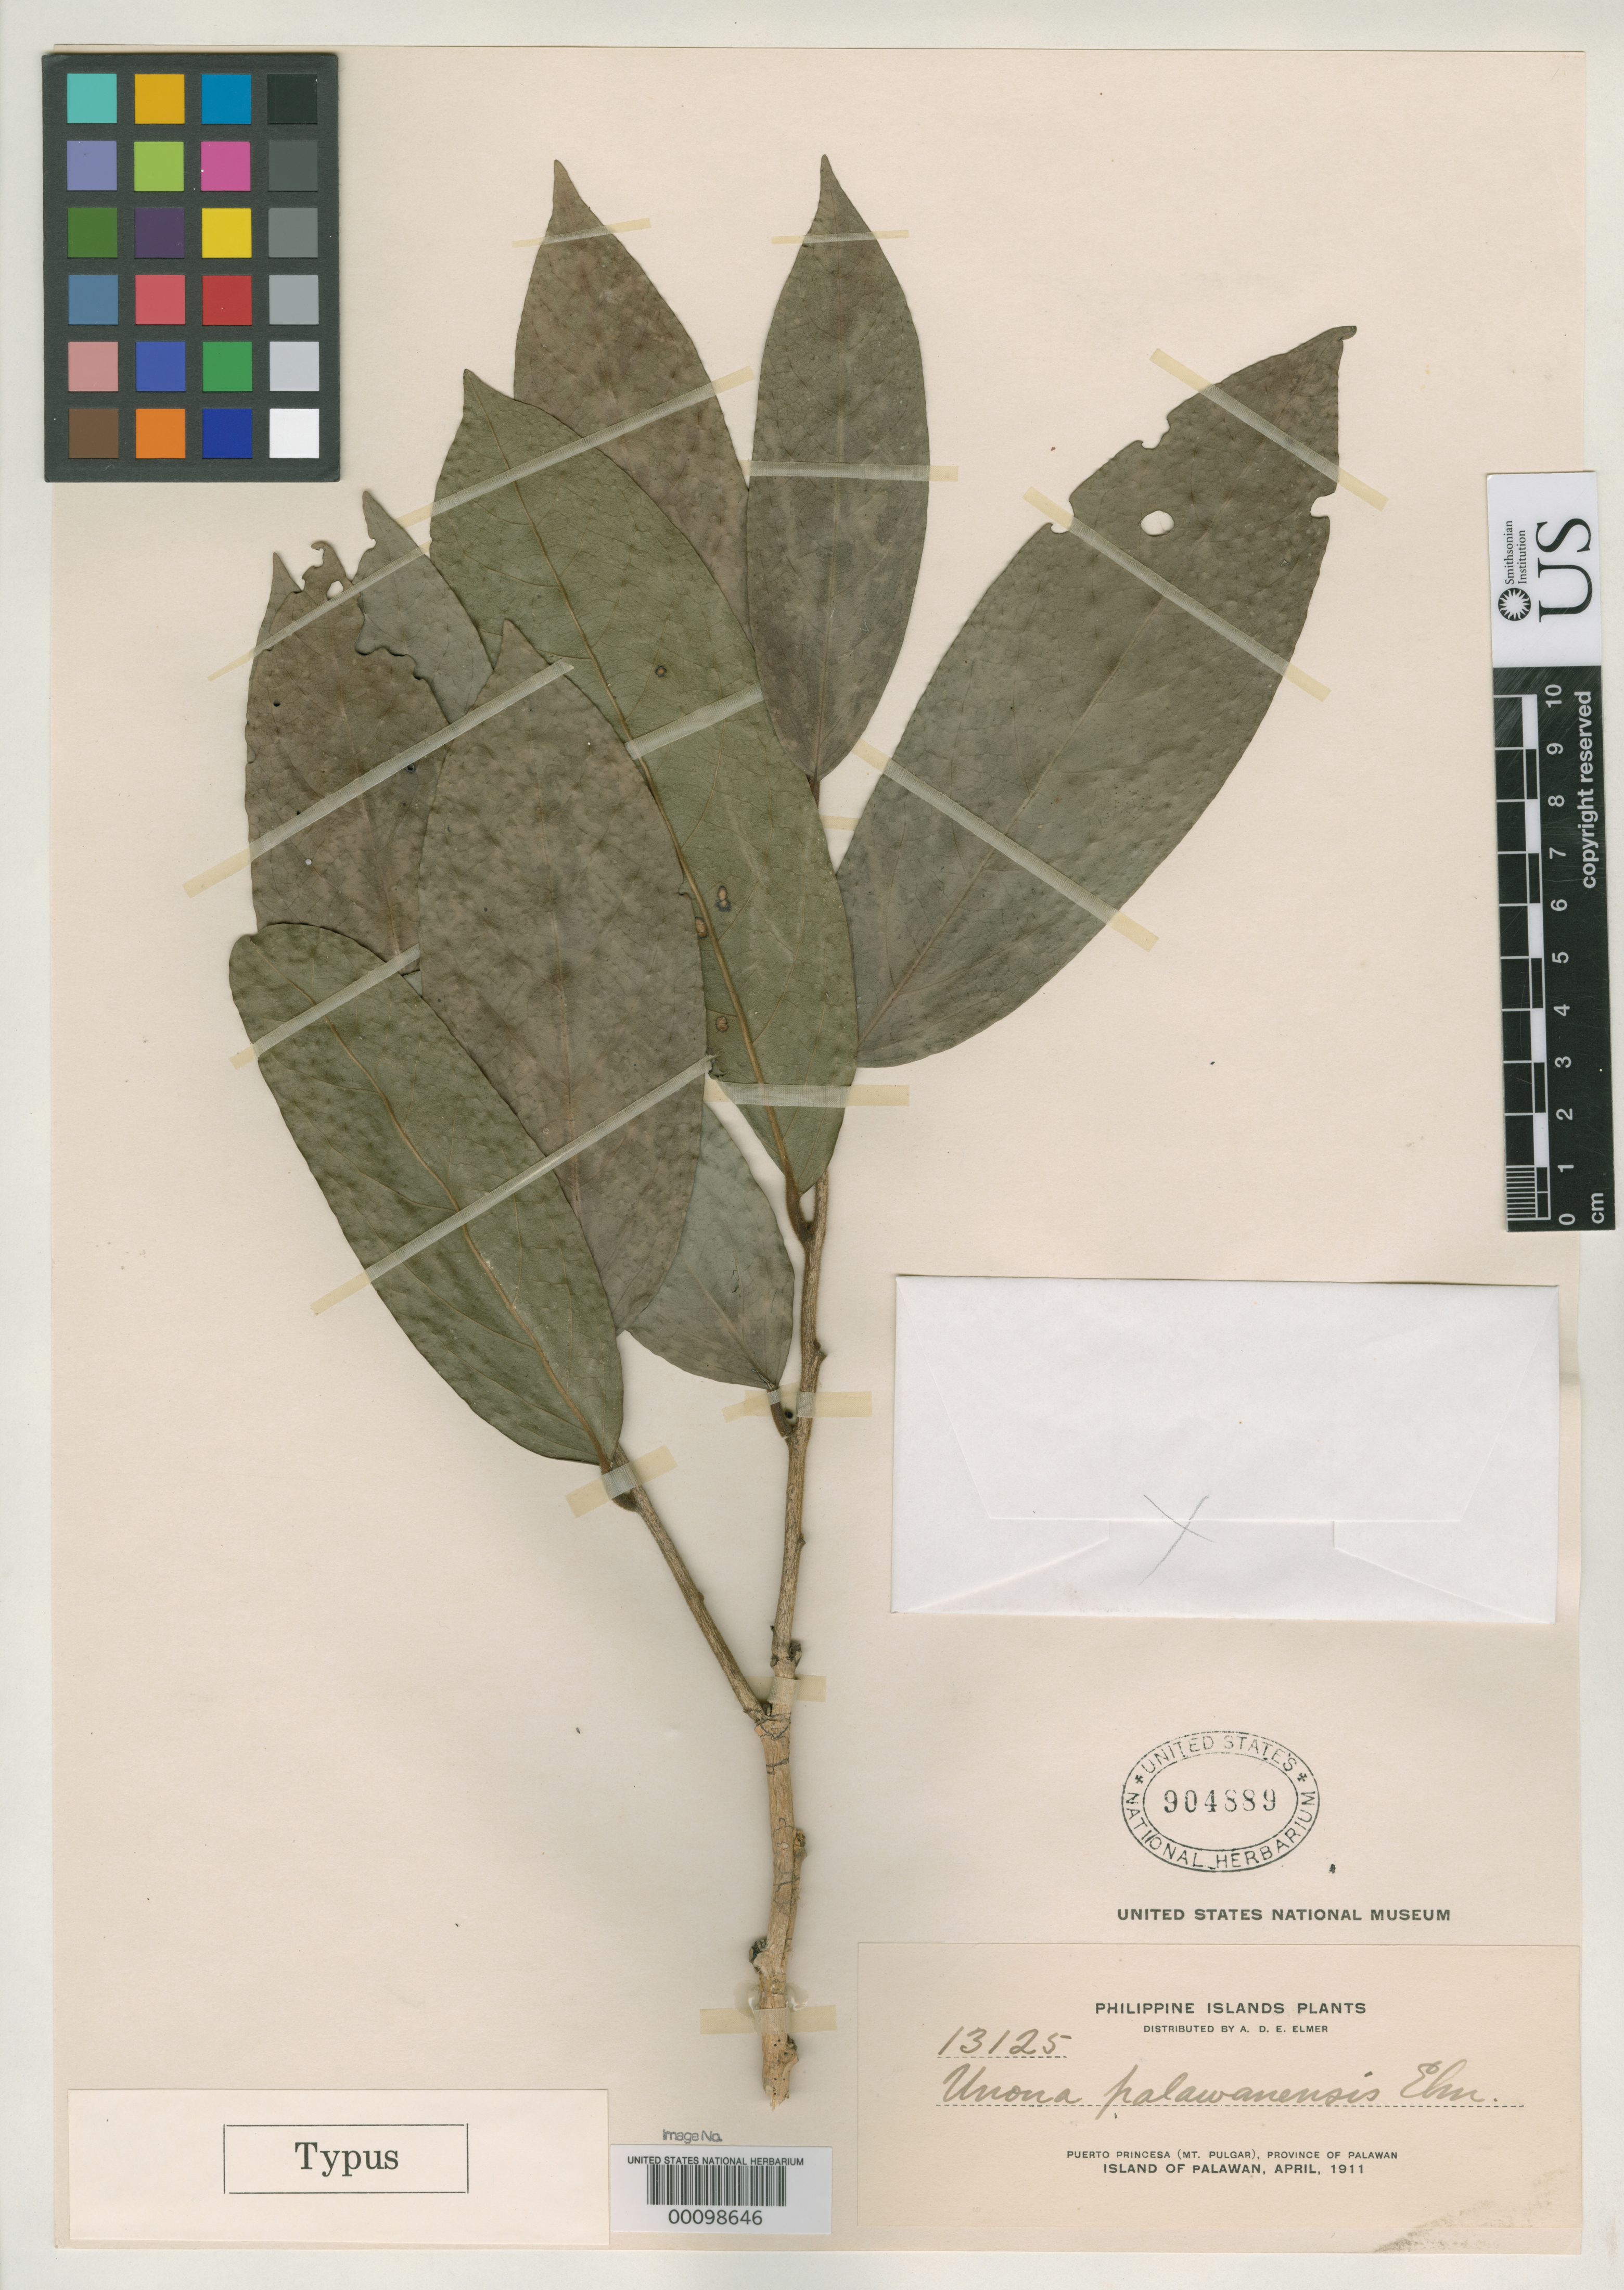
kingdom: Plantae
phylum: Tracheophyta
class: Magnoliopsida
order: Magnoliales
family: Annonaceae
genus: Unona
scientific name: Unona palawanensis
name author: Elmer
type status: Isotype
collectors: A. D. E. Elmer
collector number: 13125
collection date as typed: Apr 1911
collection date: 1911-04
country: Philippines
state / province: Mimaropa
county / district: Palawan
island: Palawan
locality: Puerto Princesca, Mt. Pulgar.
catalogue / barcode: US 904889